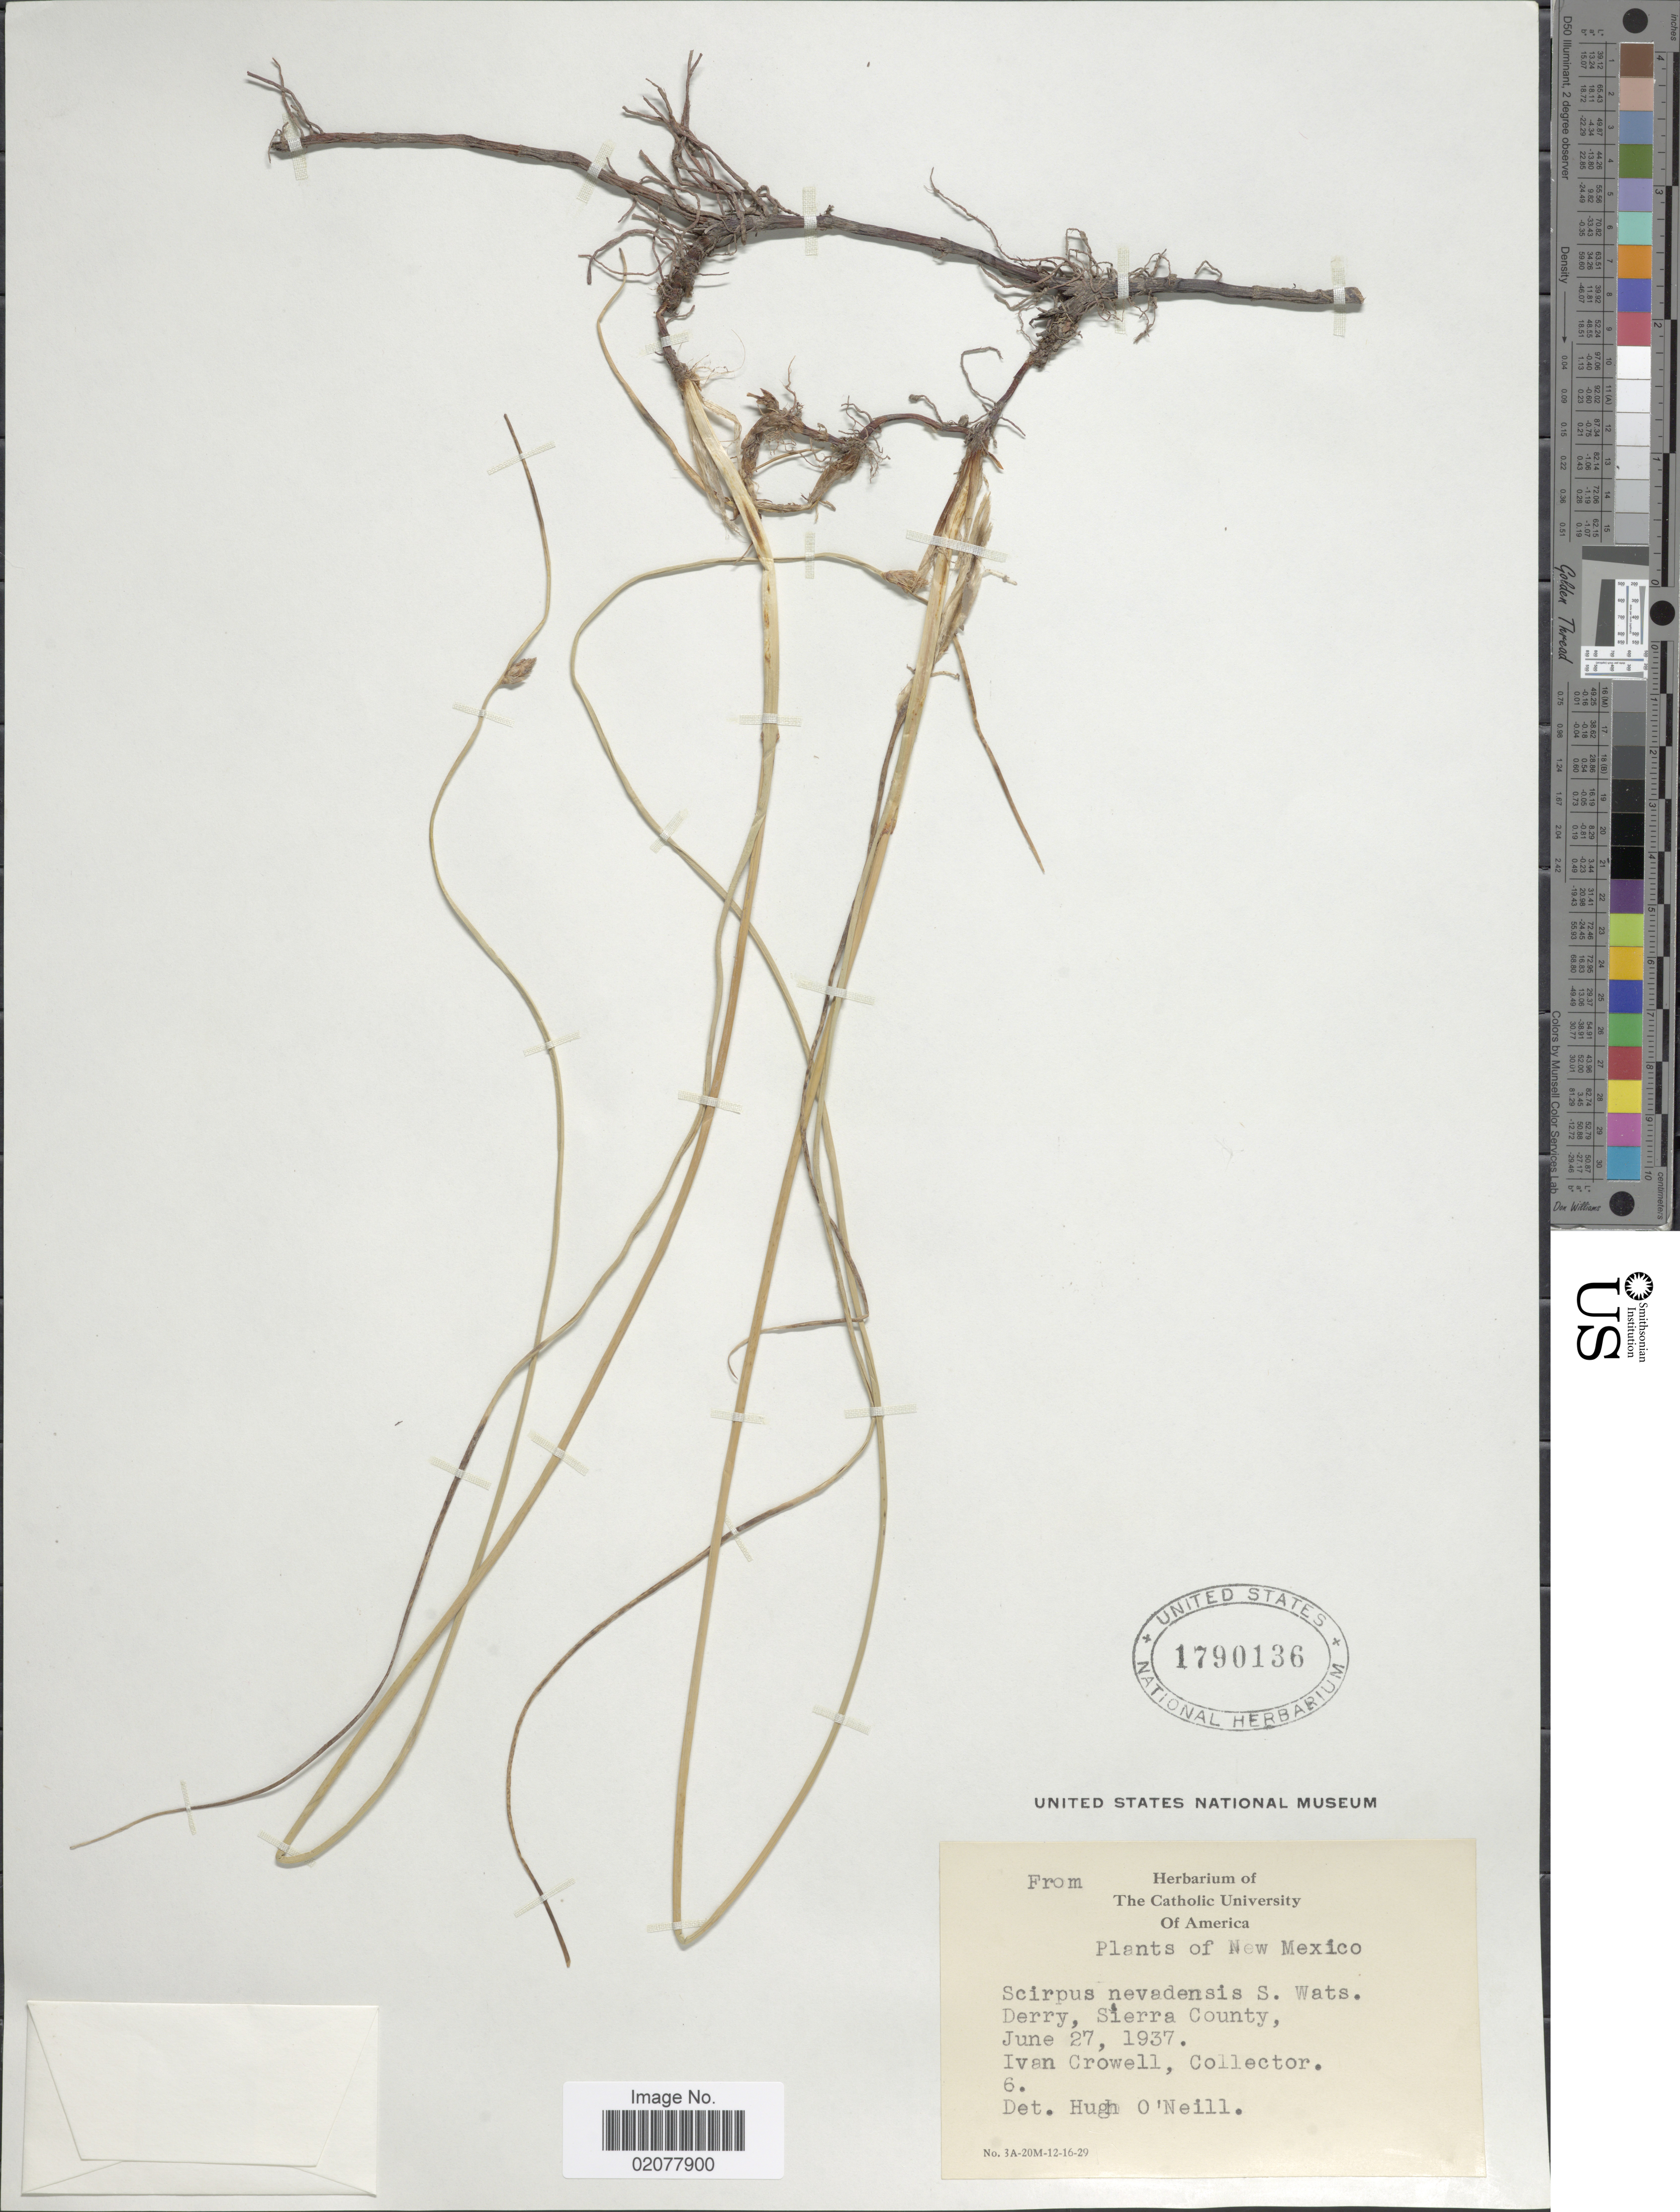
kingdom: Plantae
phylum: Tracheophyta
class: Liliopsida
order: Poales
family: Cyperaceae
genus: Amphiscirpus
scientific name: Amphiscirpus nevadensis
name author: (S. Watson) Oteng-Yeb.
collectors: I. Crowell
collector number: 6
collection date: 1937-06-27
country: United States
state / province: New Mexico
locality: Derry, Sierra County.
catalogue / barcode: US 1790136